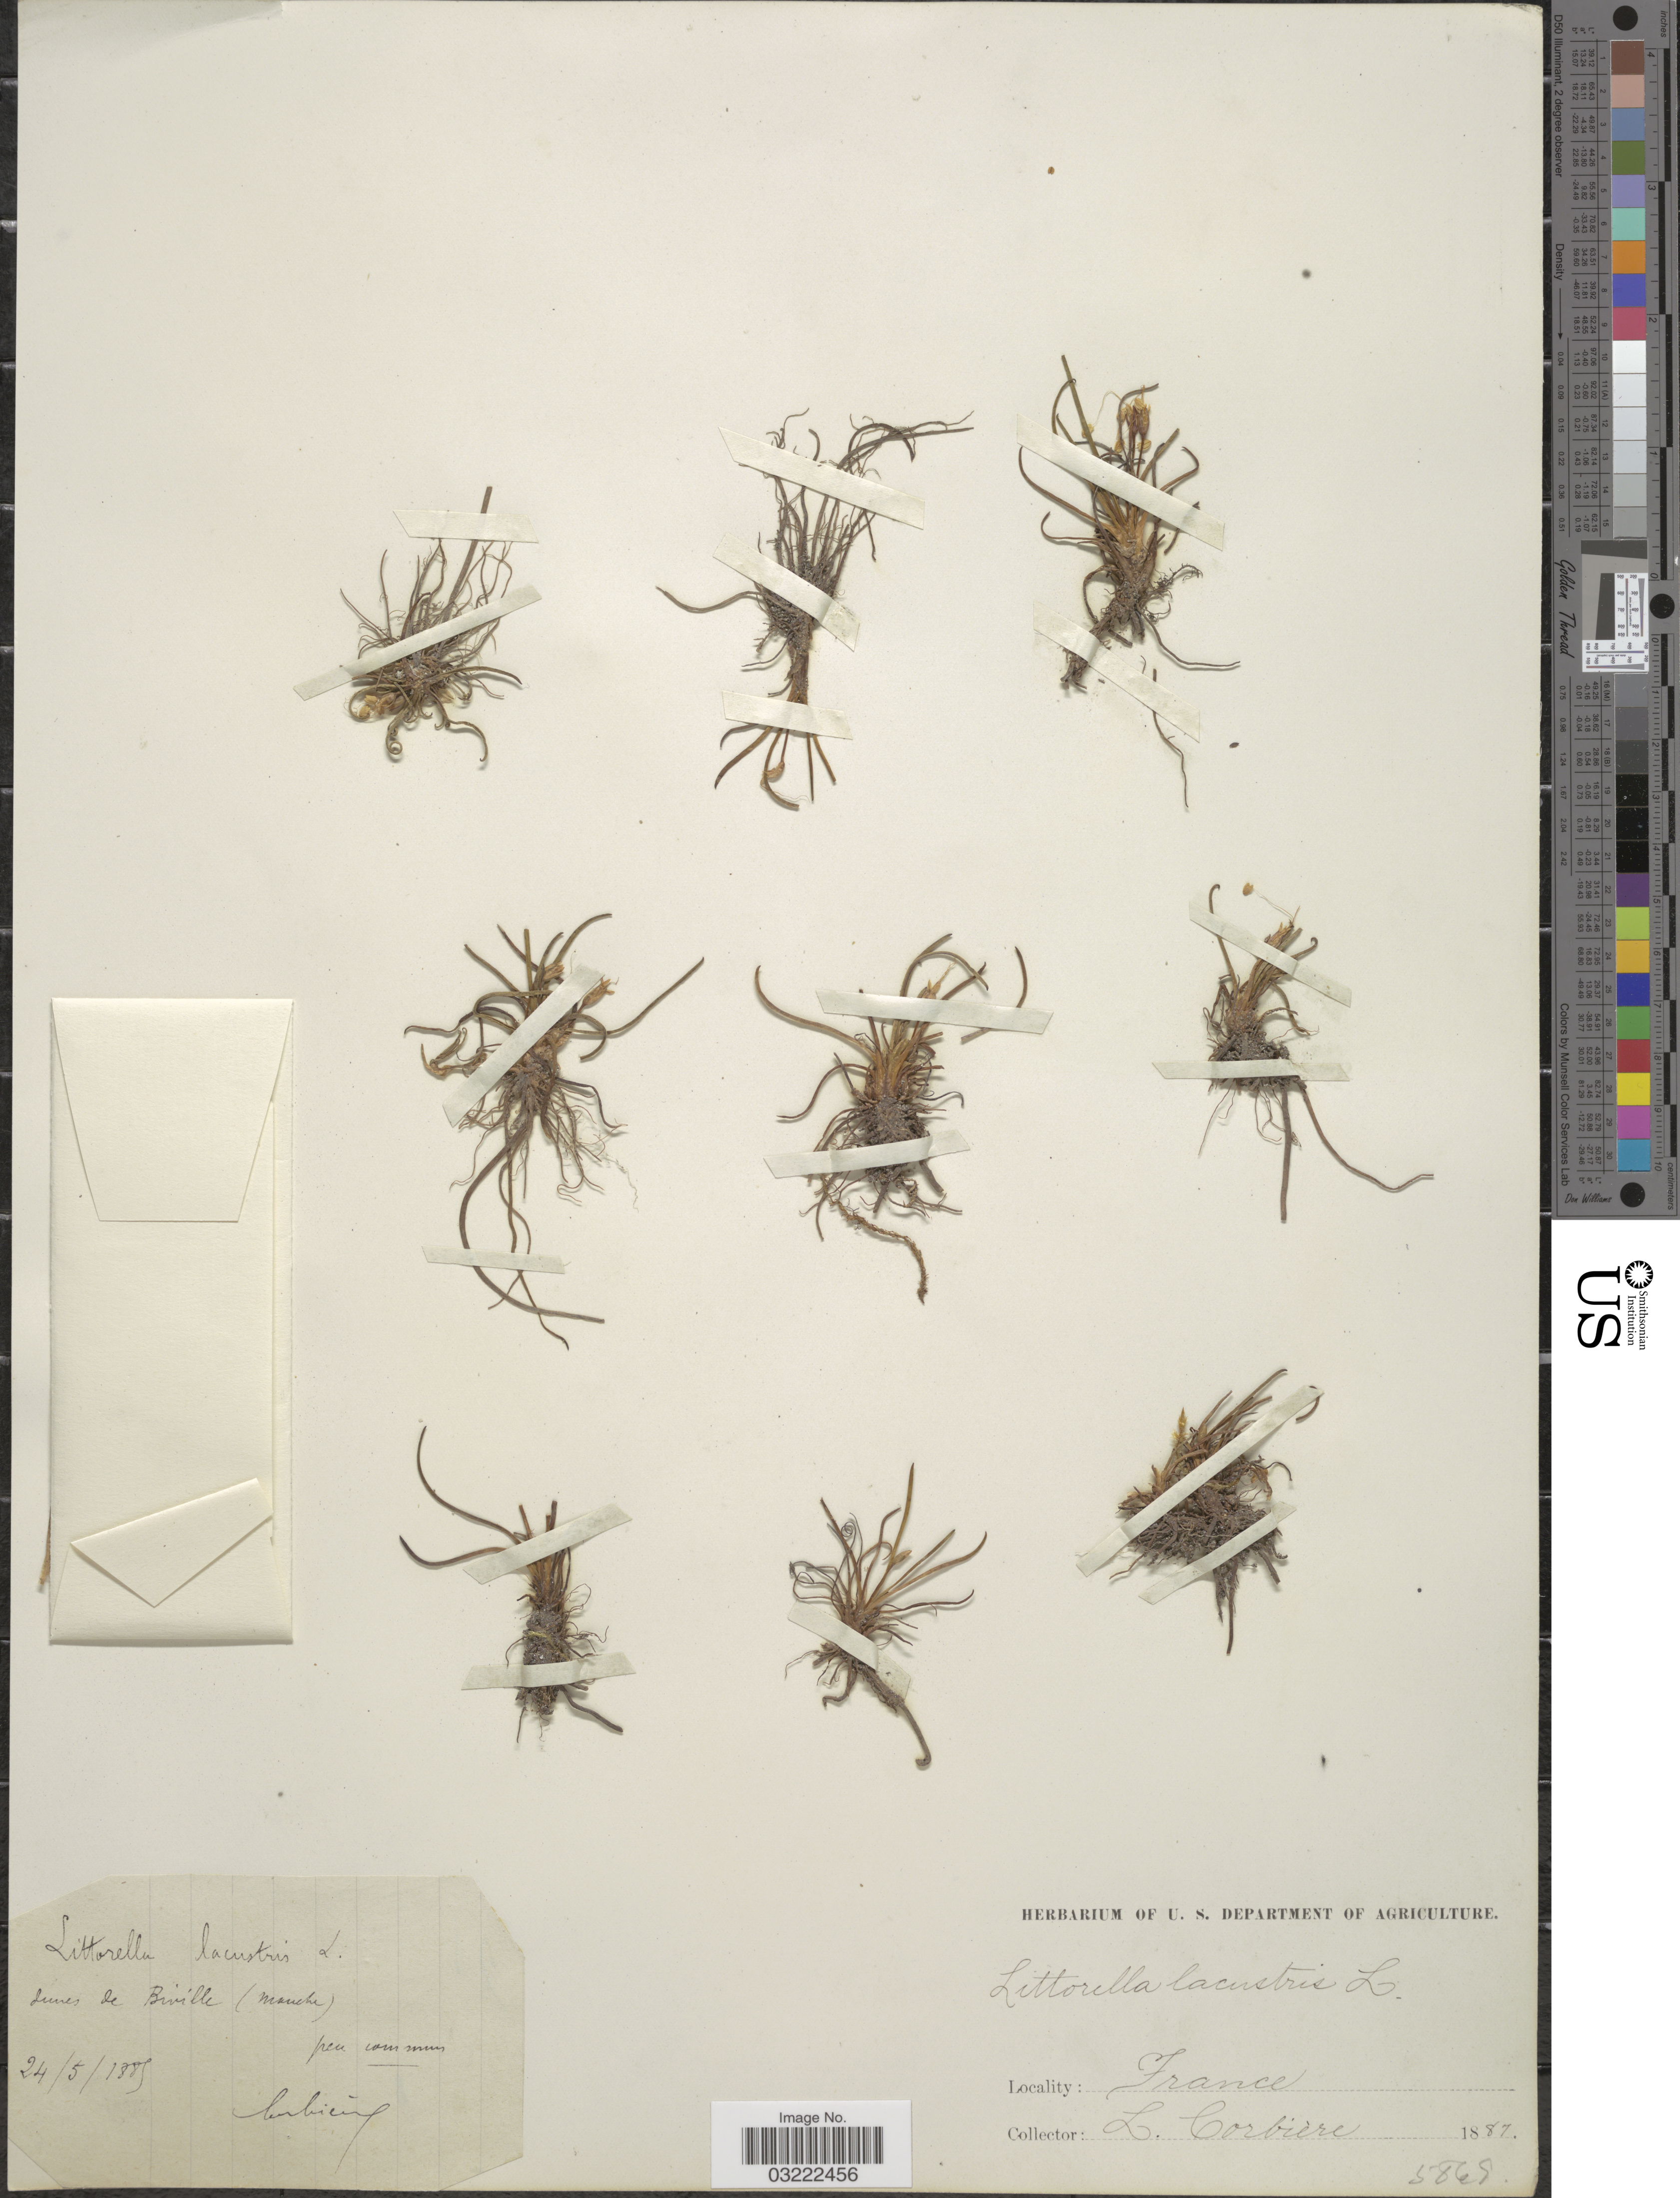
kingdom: Plantae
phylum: Tracheophyta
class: Magnoliopsida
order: Lamiales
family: Plantaginaceae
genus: Littorella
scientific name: Littorella lacustris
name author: L.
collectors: L. Corbière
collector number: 5868*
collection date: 1889-05-24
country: France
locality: Junes de Biville [interpreted] (manche).